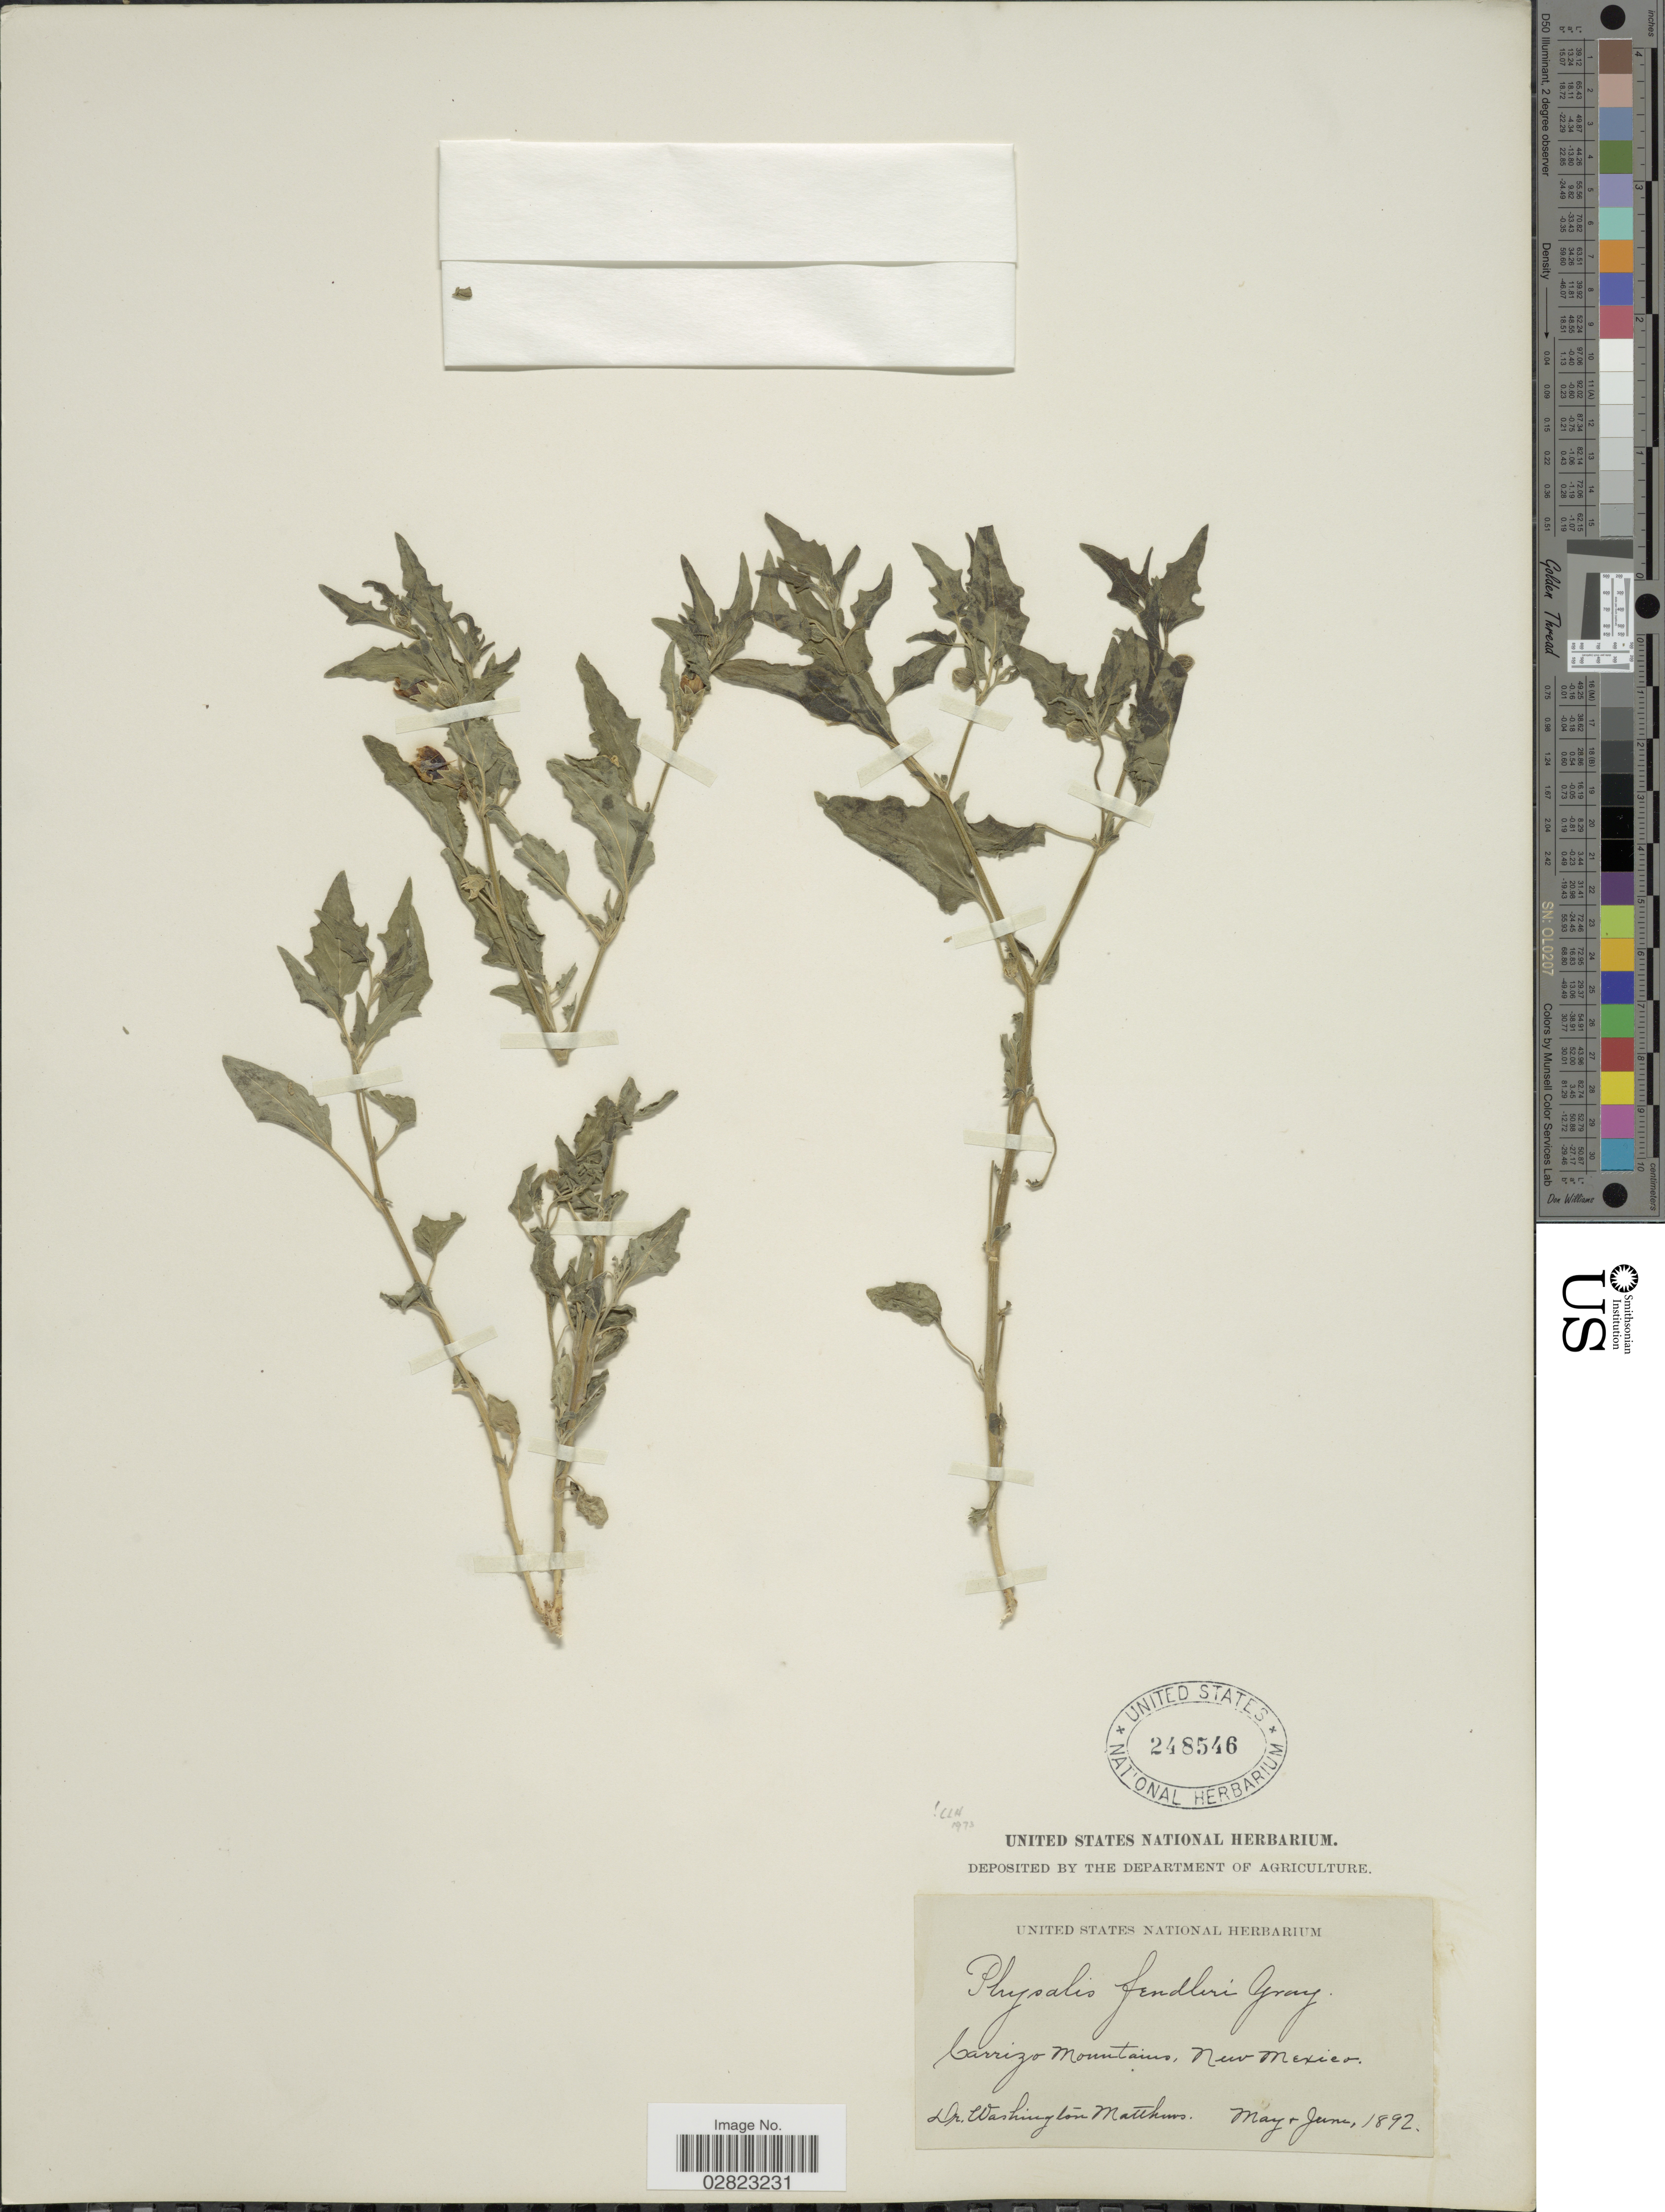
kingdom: Plantae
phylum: Tracheophyta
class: Magnoliopsida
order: Solanales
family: Solanaceae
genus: Physalis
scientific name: Physalis fendleri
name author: A. Gray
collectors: W. Matthews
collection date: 1892-05/1892-06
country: United States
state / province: New Mexico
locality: Carrizo Mountains.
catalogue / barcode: US 248546